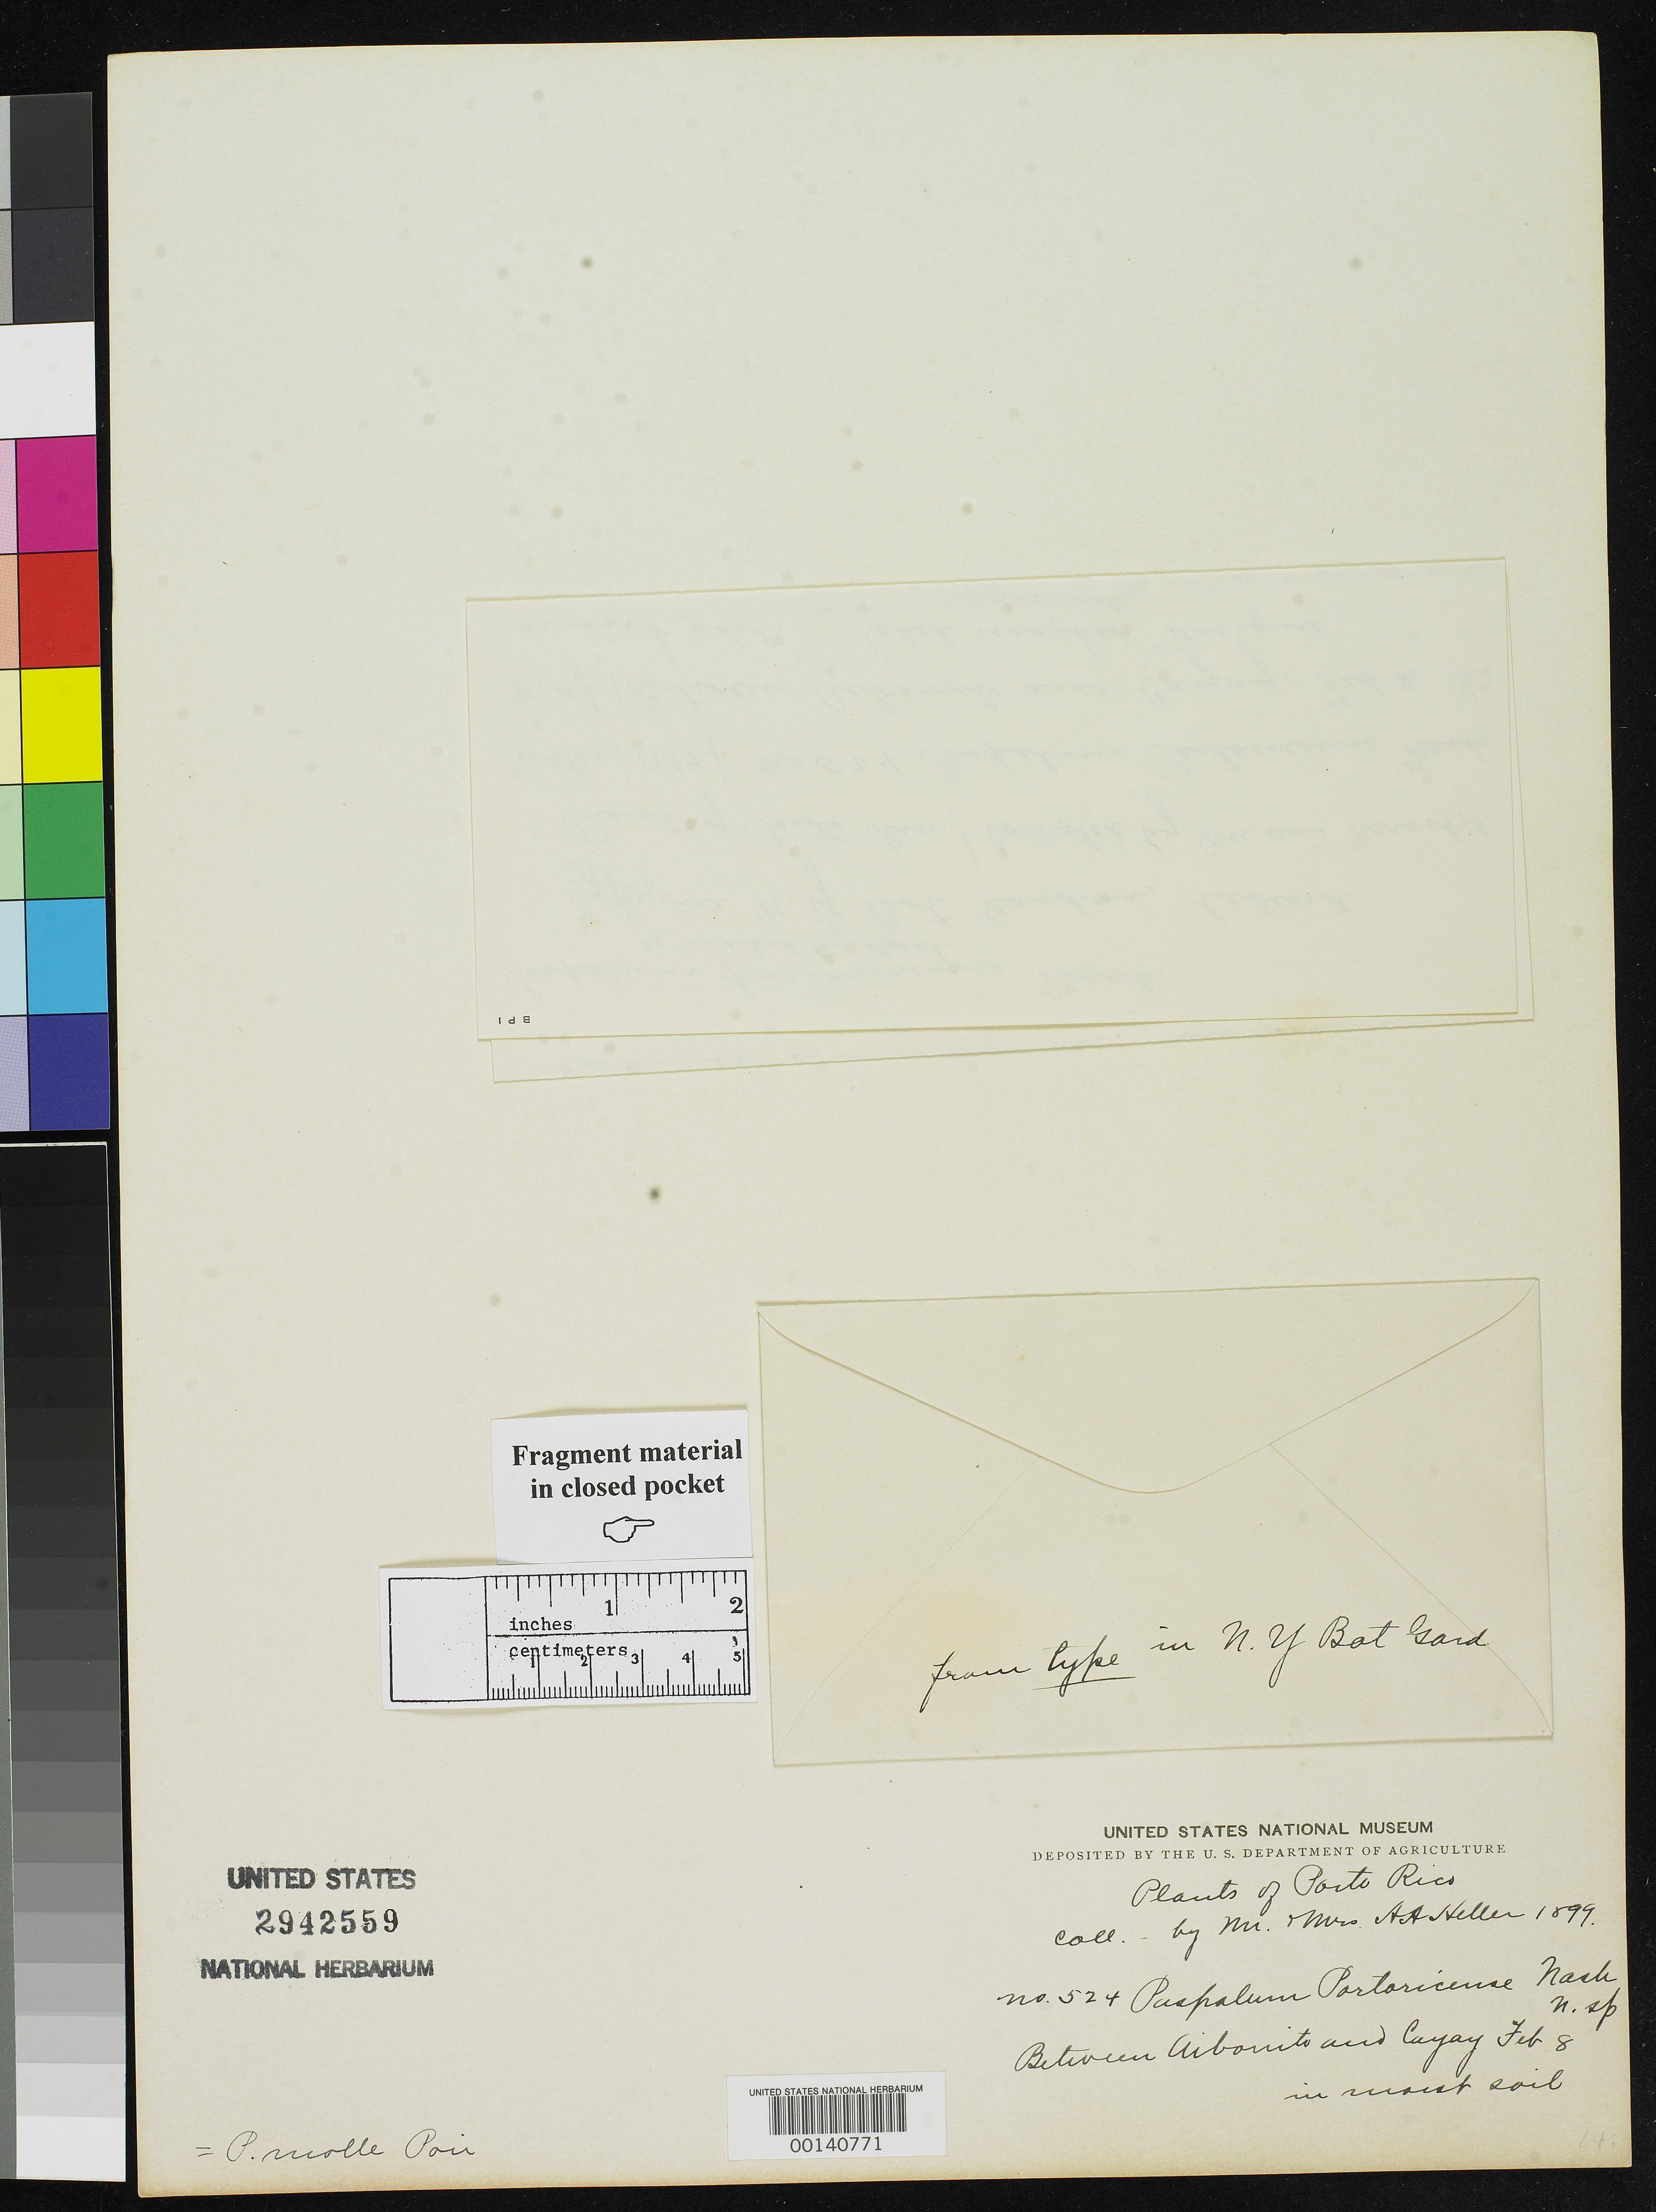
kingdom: Plantae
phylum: Tracheophyta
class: Liliopsida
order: Poales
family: Poaceae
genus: Paspalum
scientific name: Paspalum portoricense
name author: Nash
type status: Type Fragment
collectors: A. A. Heller & E. G. Heller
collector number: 524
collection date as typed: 05 Feb 1899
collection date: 1899-02-05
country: Puerto Rico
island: Greater Antilles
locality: Cayey, between Arbonito and Cayey.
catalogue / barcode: US 2942559